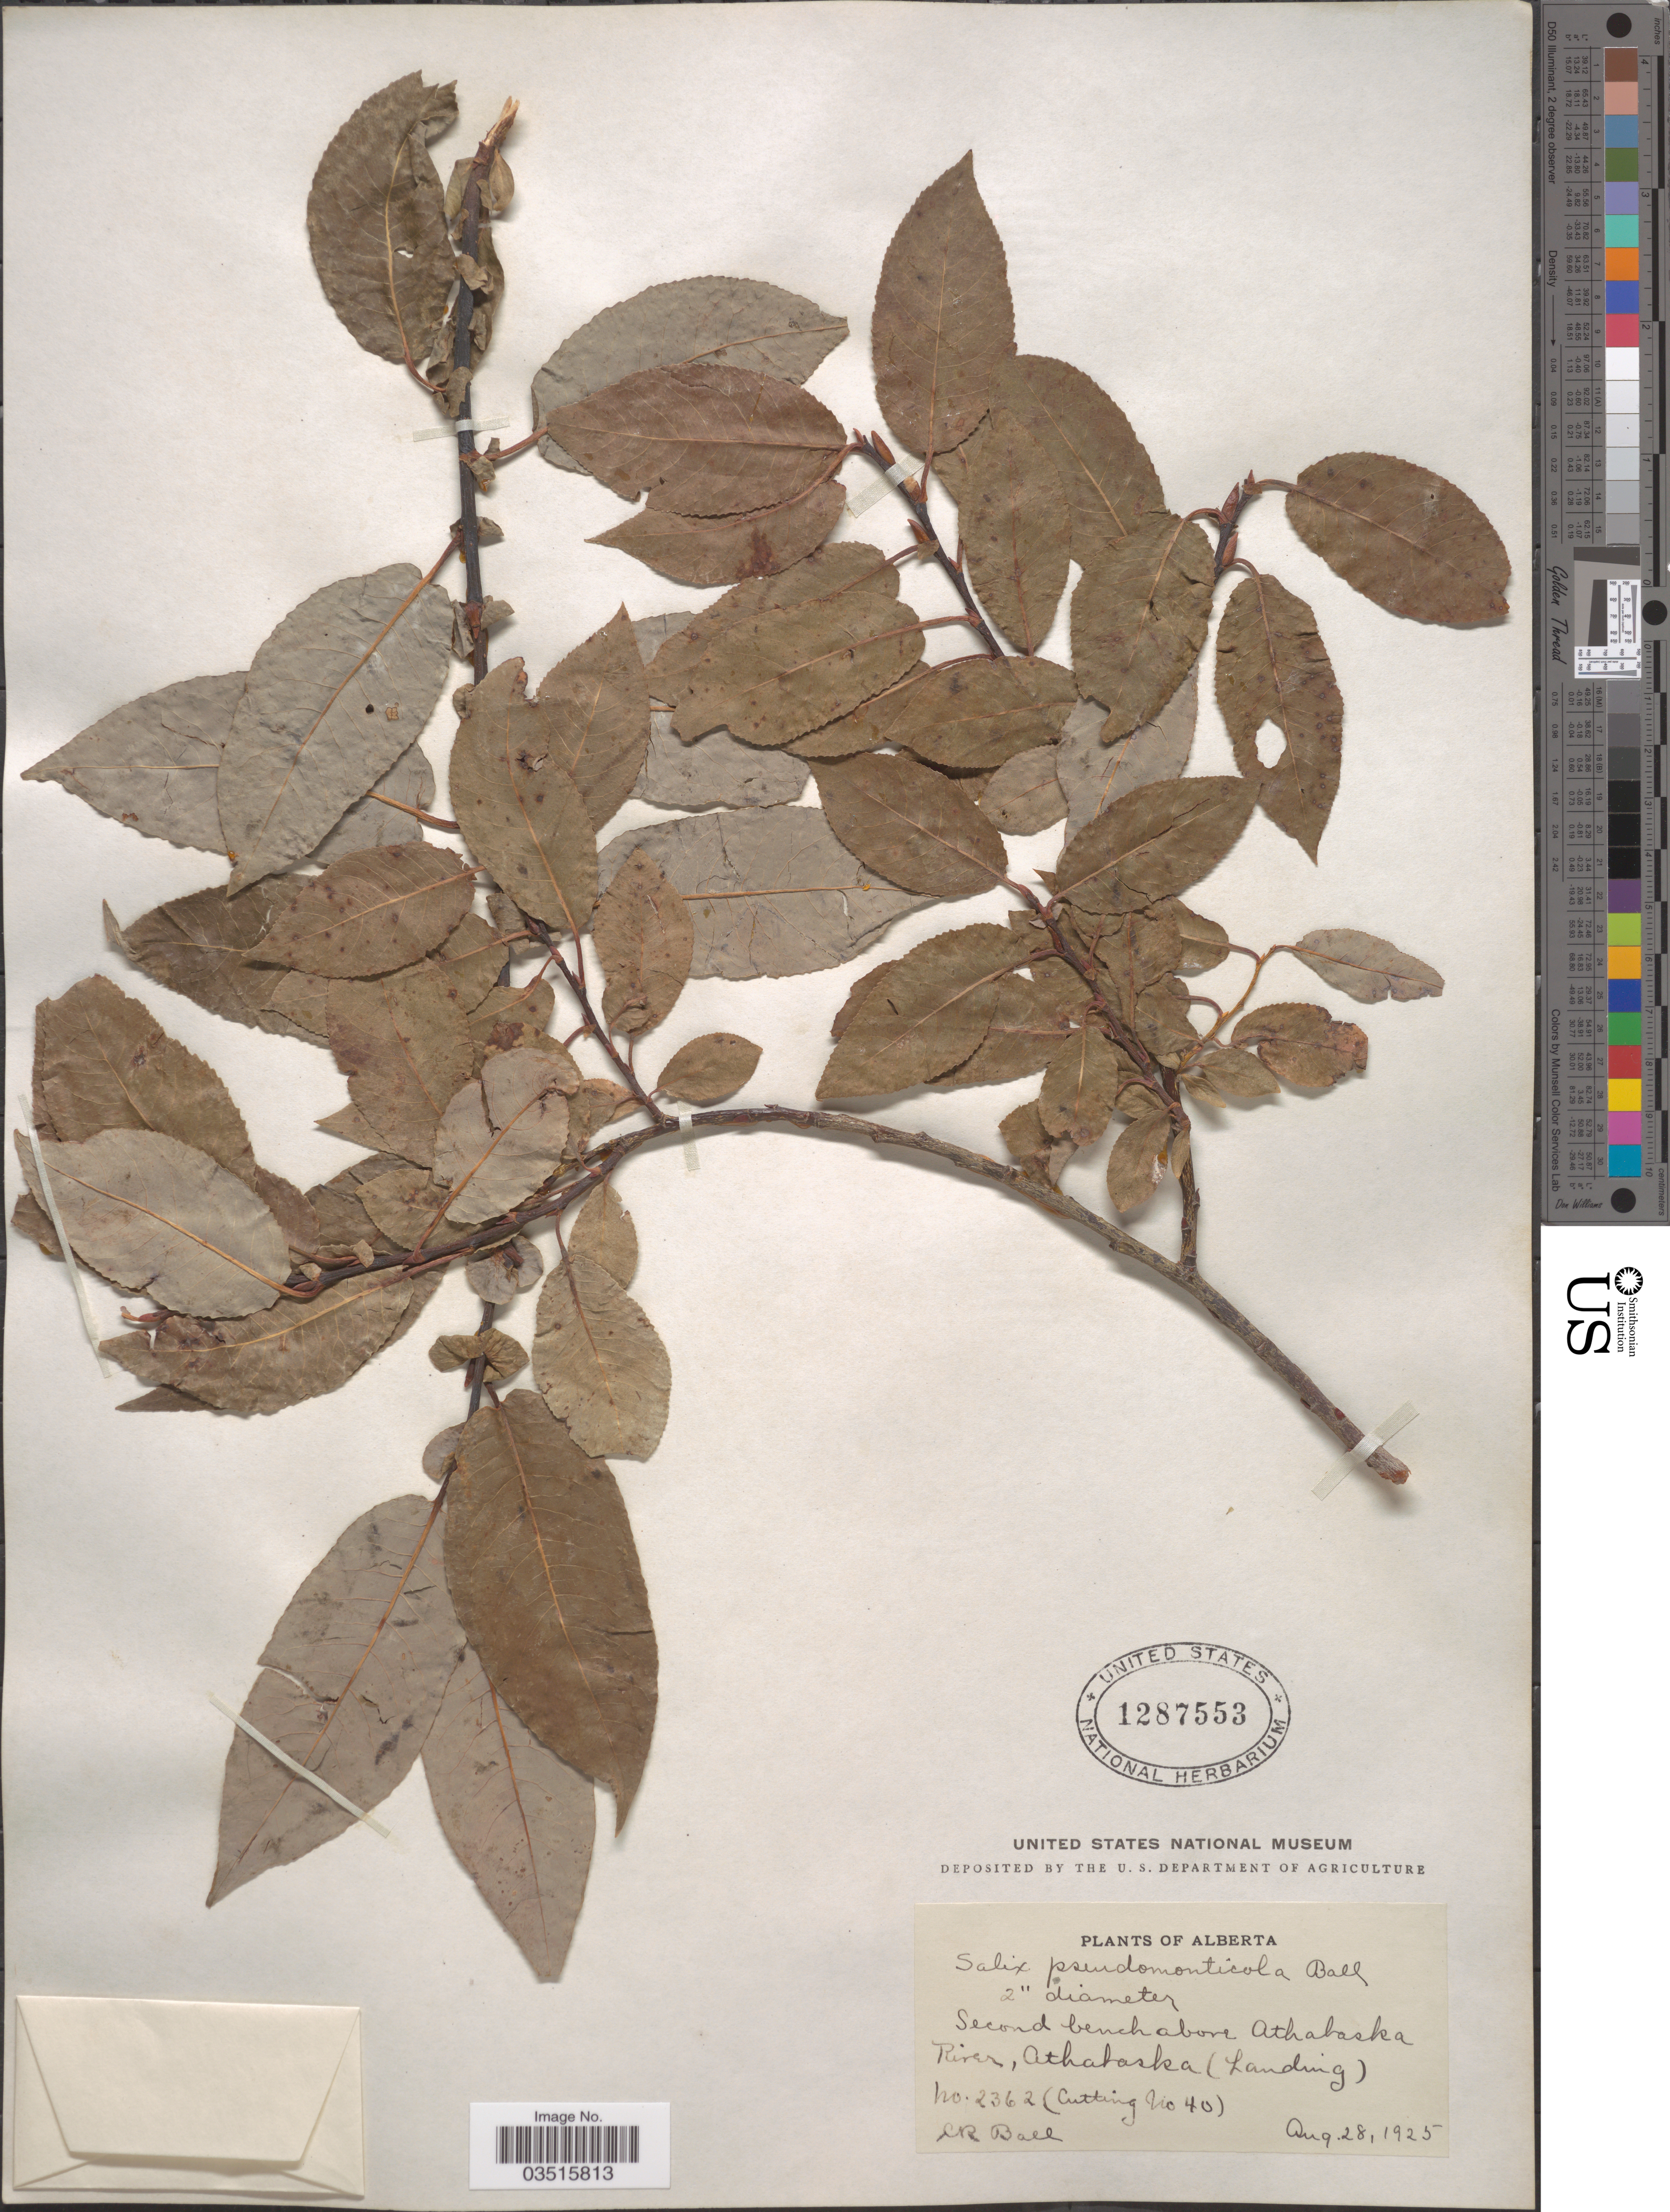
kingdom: Plantae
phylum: Tracheophyta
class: Magnoliopsida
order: Malpighiales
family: Salicaceae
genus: Salix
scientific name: Salix monticola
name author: Bebb.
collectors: C. R. Ball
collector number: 2362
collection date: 1925-08-28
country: Canada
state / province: Alberta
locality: Second bench above Athabaska River, Athabaska (Landing).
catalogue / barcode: US 1287553